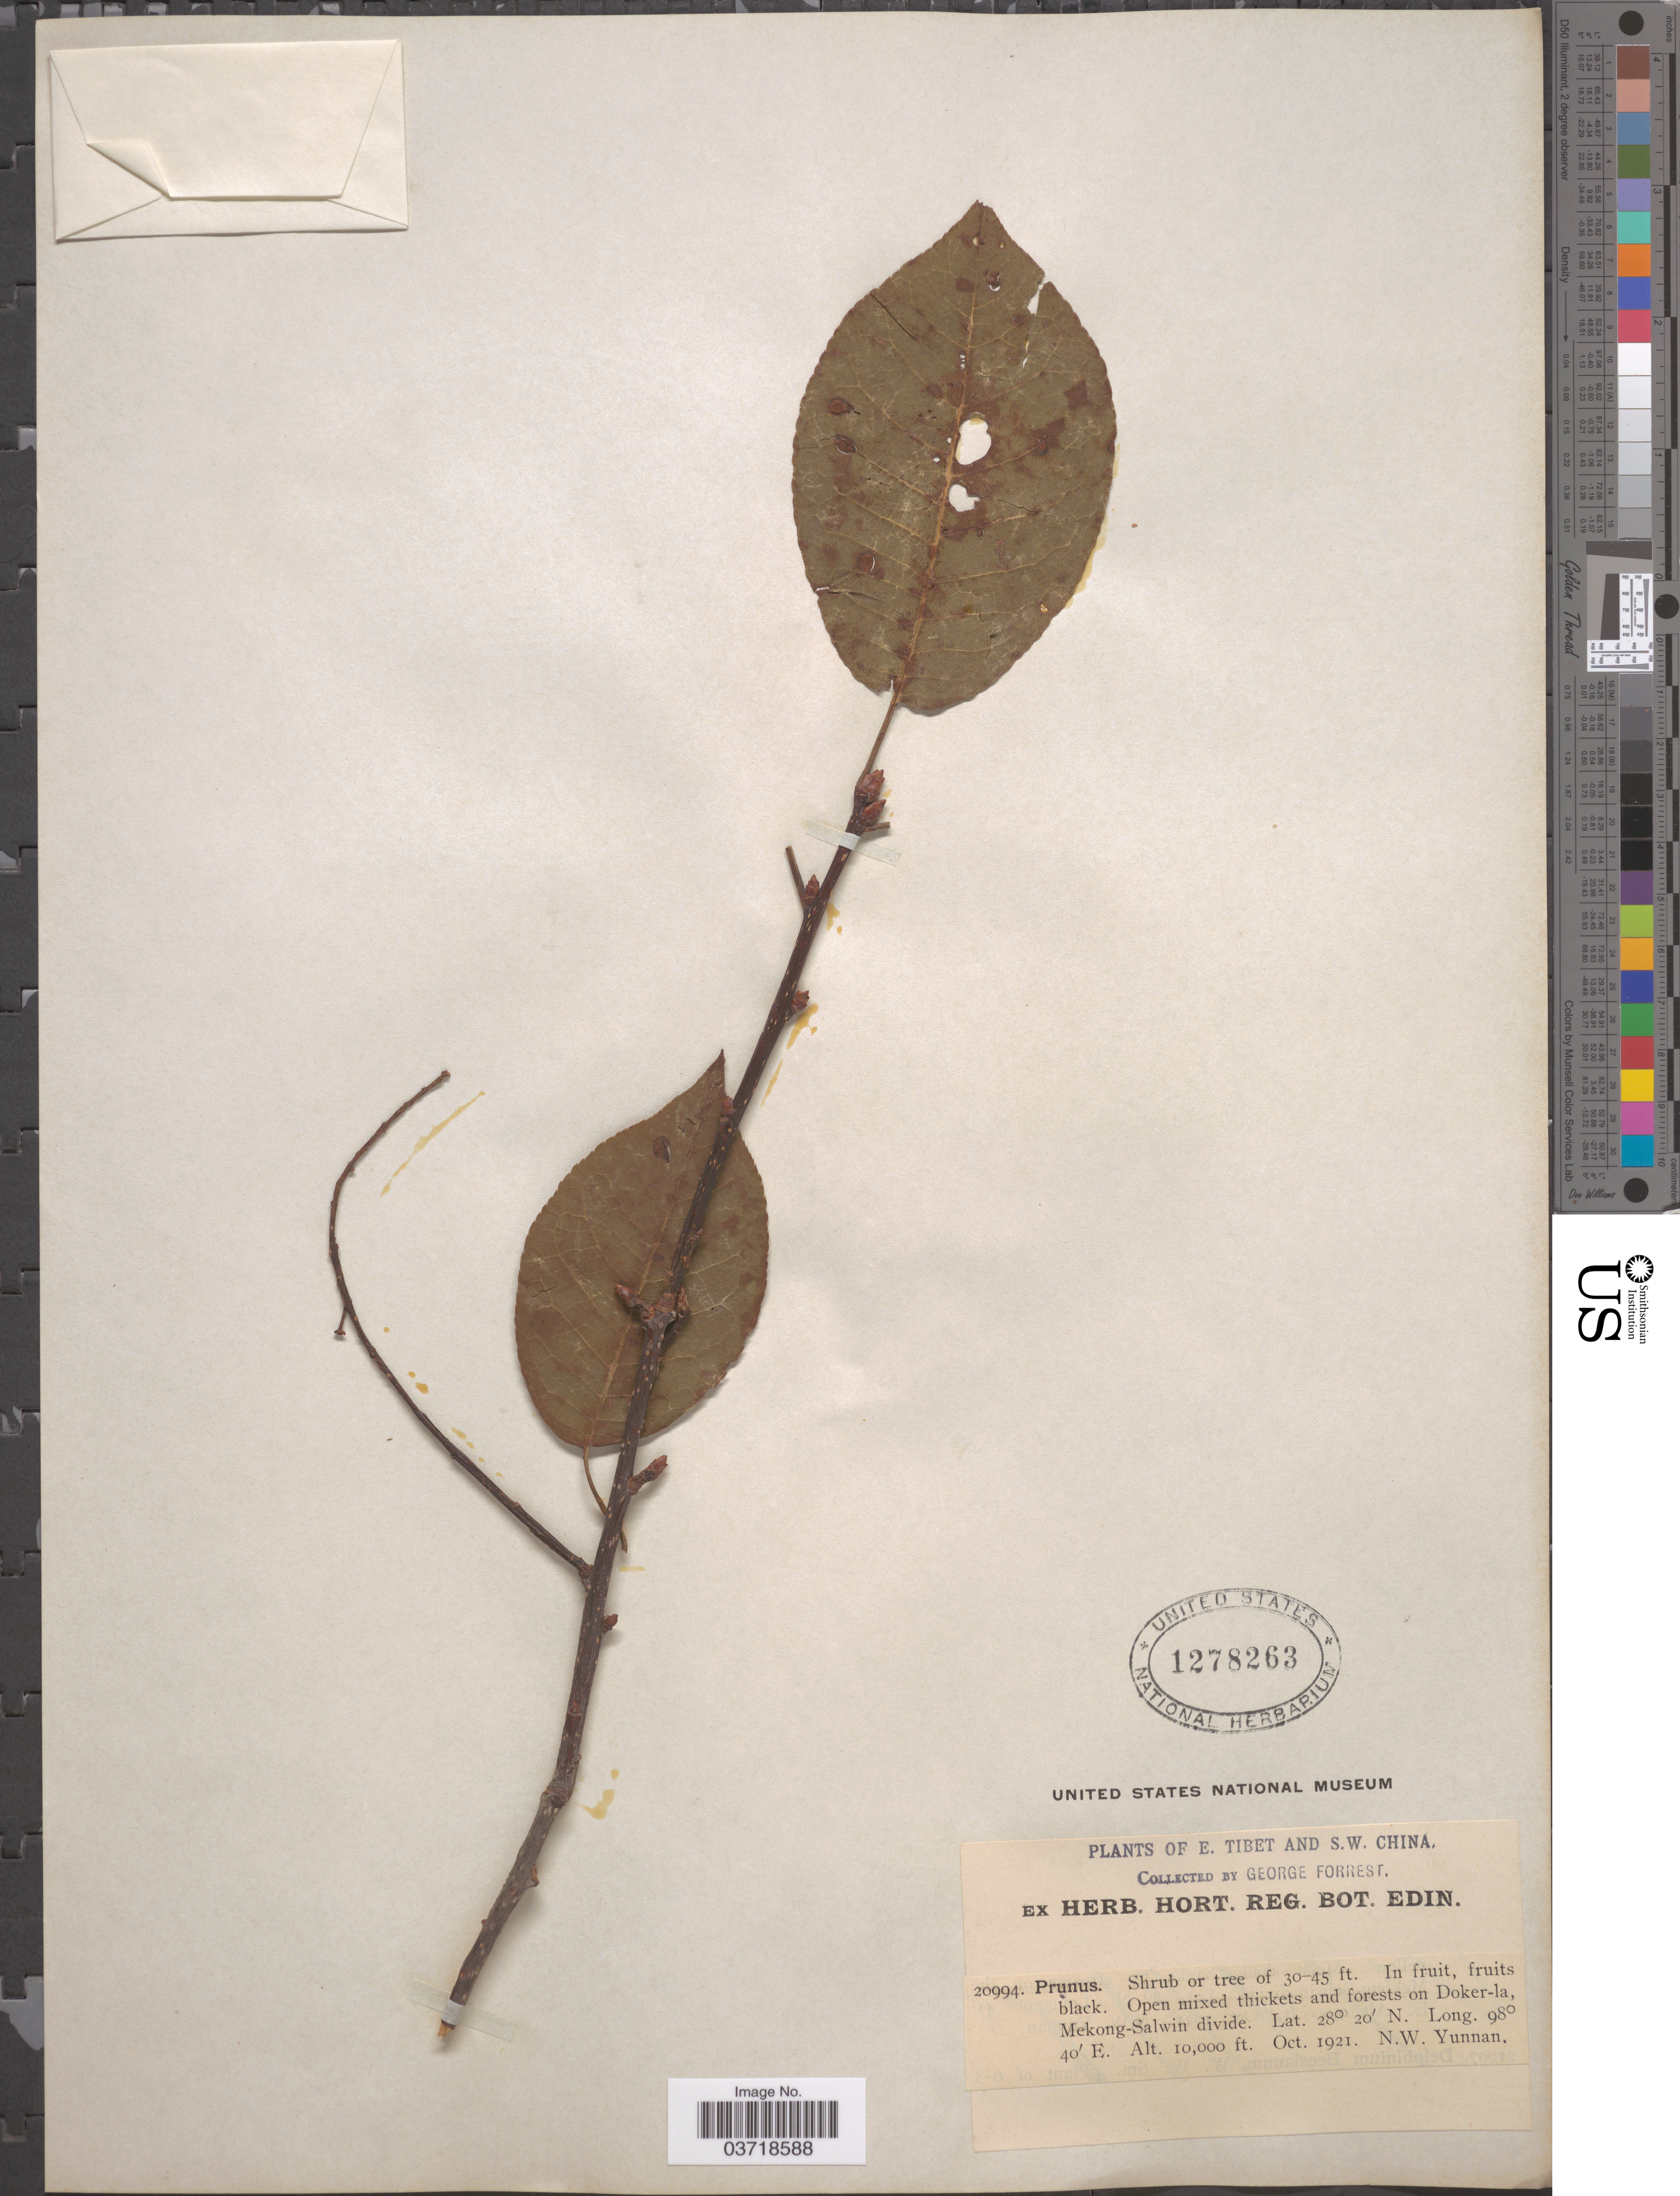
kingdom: Plantae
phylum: Tracheophyta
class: Magnoliopsida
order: Rosales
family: Rosaceae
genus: Prunus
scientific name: Prunus sp.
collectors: G. Forrest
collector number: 20994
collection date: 1921-10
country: China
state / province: Yunnan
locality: S.W. China. On Doker-la, Mekong-Salwin divide. N.W. Yunnan.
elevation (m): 3048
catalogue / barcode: US 1278263